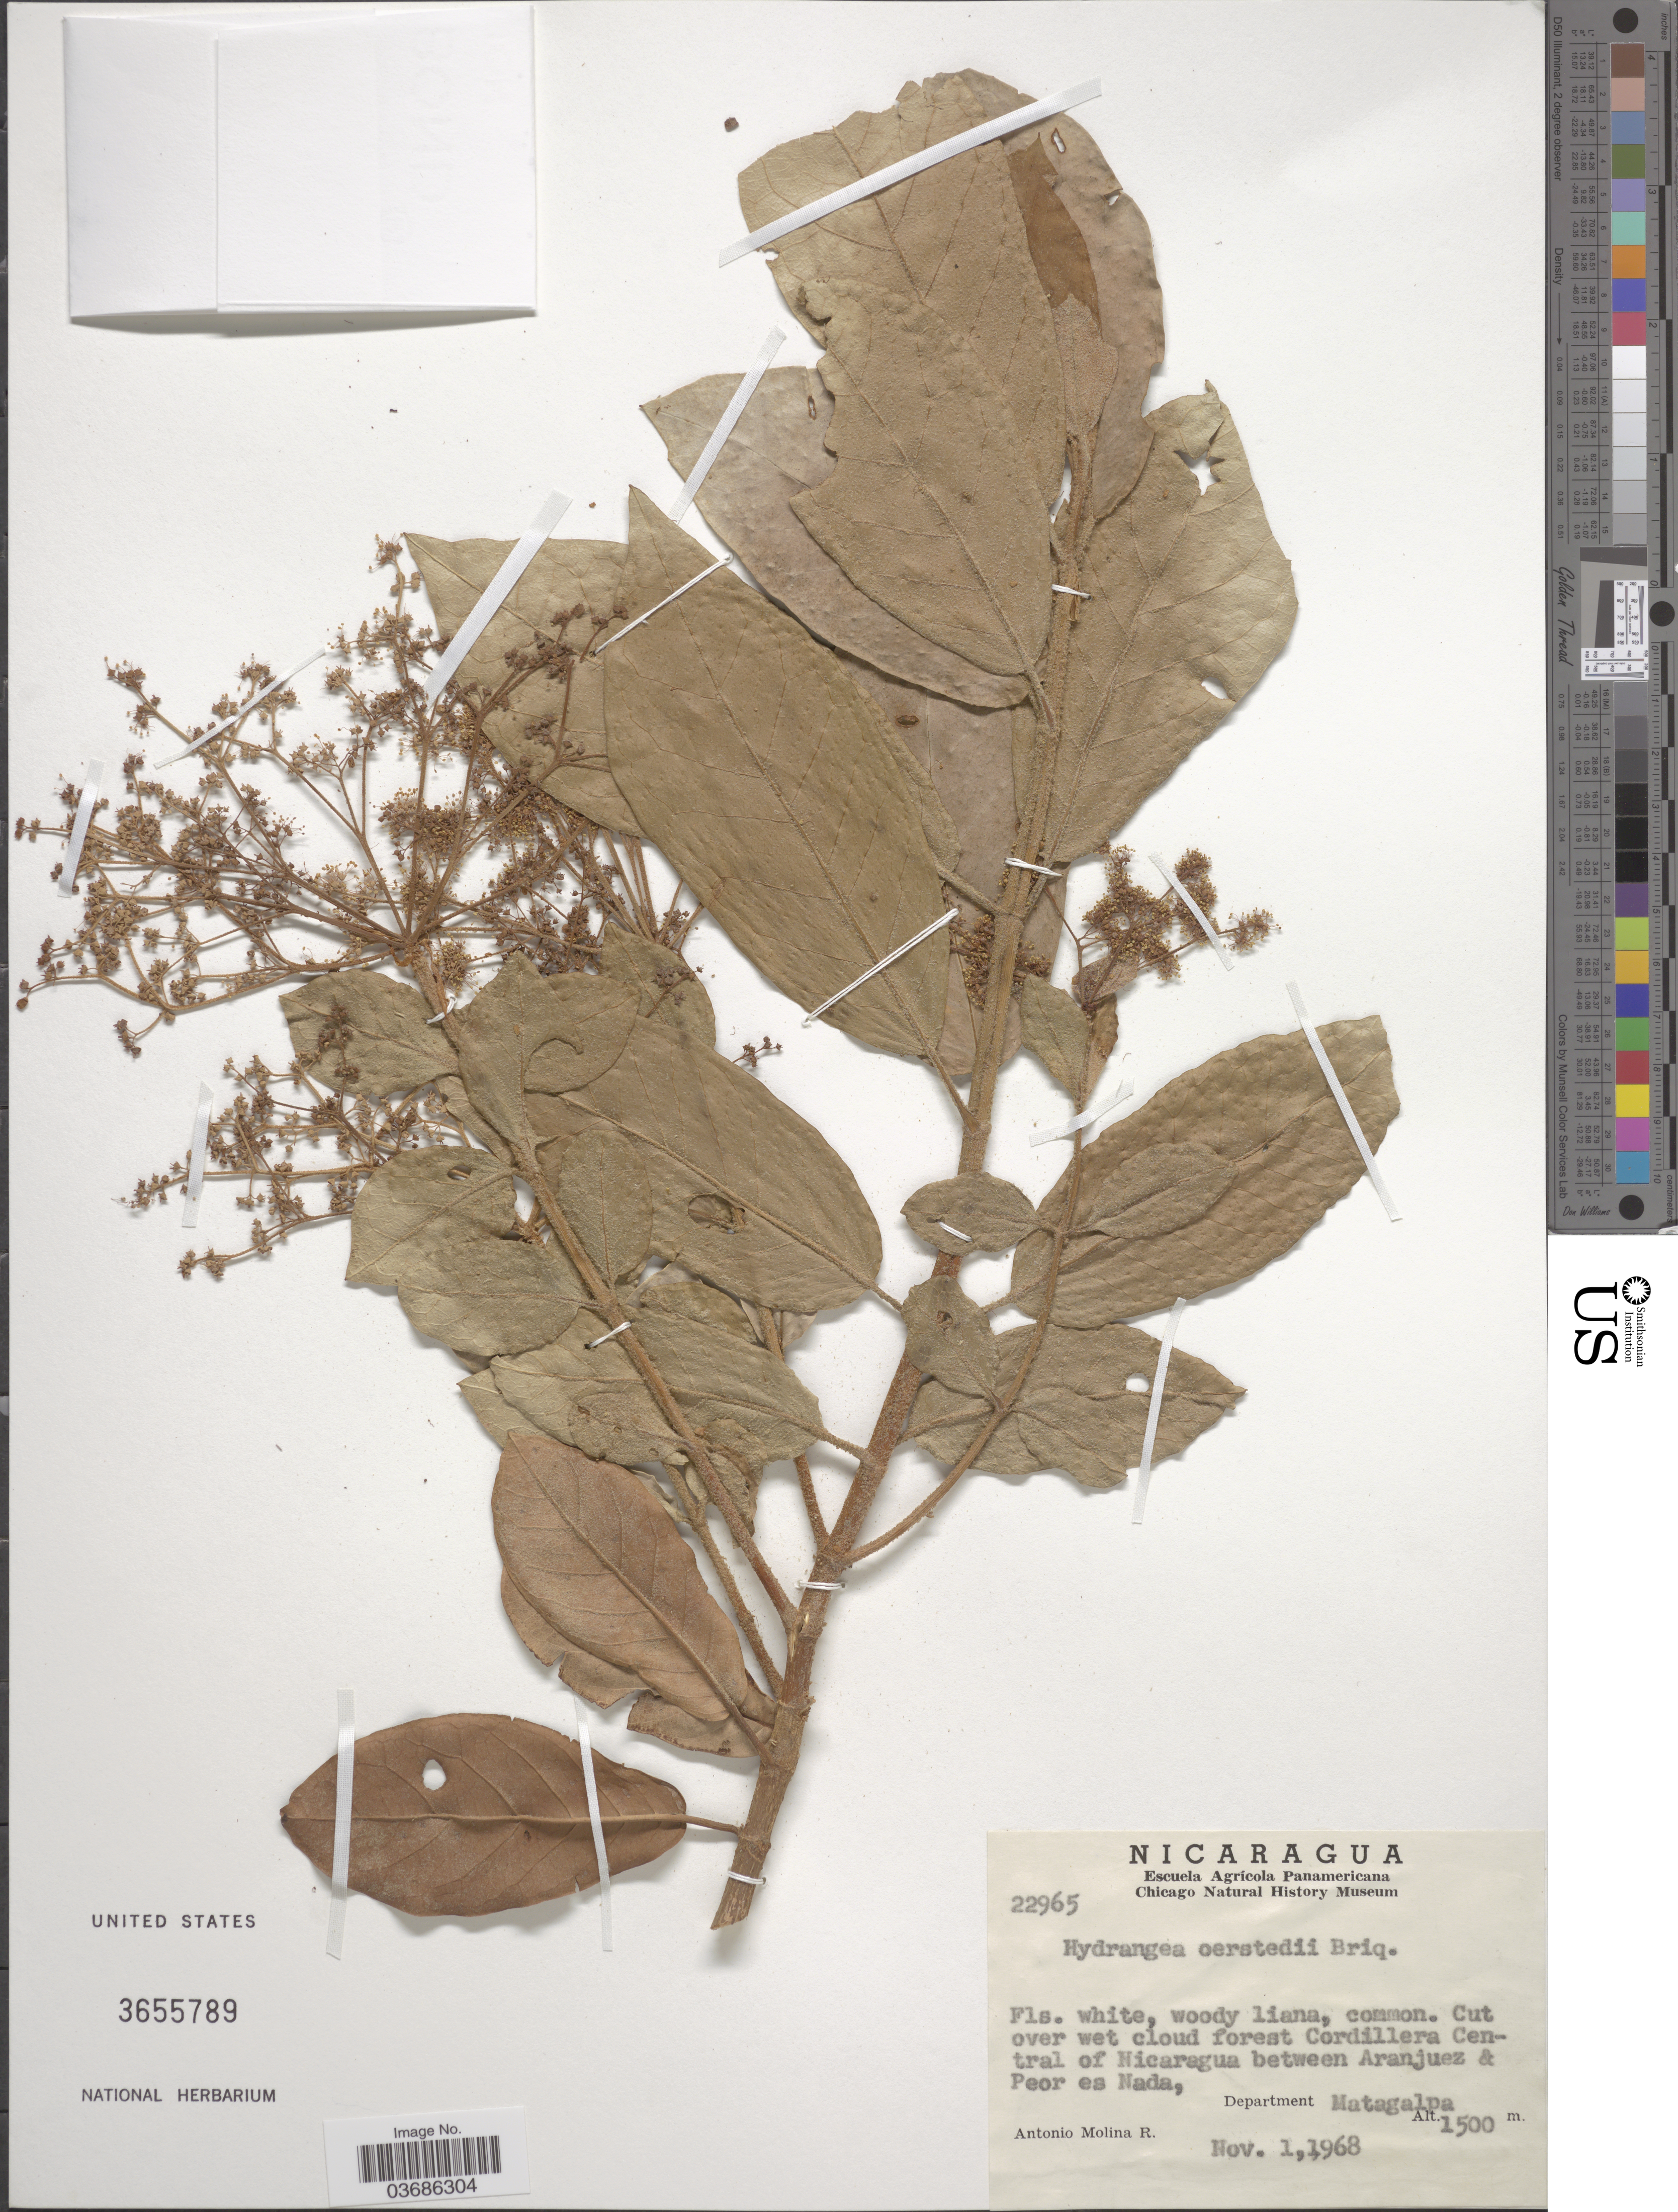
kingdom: Plantae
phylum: Tracheophyta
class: Magnoliopsida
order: Cornales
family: Hydrangeaceae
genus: Hydrangea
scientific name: Hydrangea oerstedii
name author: Briq.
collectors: A. Molina R.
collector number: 22965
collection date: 1968-11-01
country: Nicaragua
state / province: Matagalpa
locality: Cut over wet cloud forest Cordillera Central of Nicaragua between Aranjuez & Peor es Nada, Department Matagalpa.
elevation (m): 1500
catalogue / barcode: US 3655789